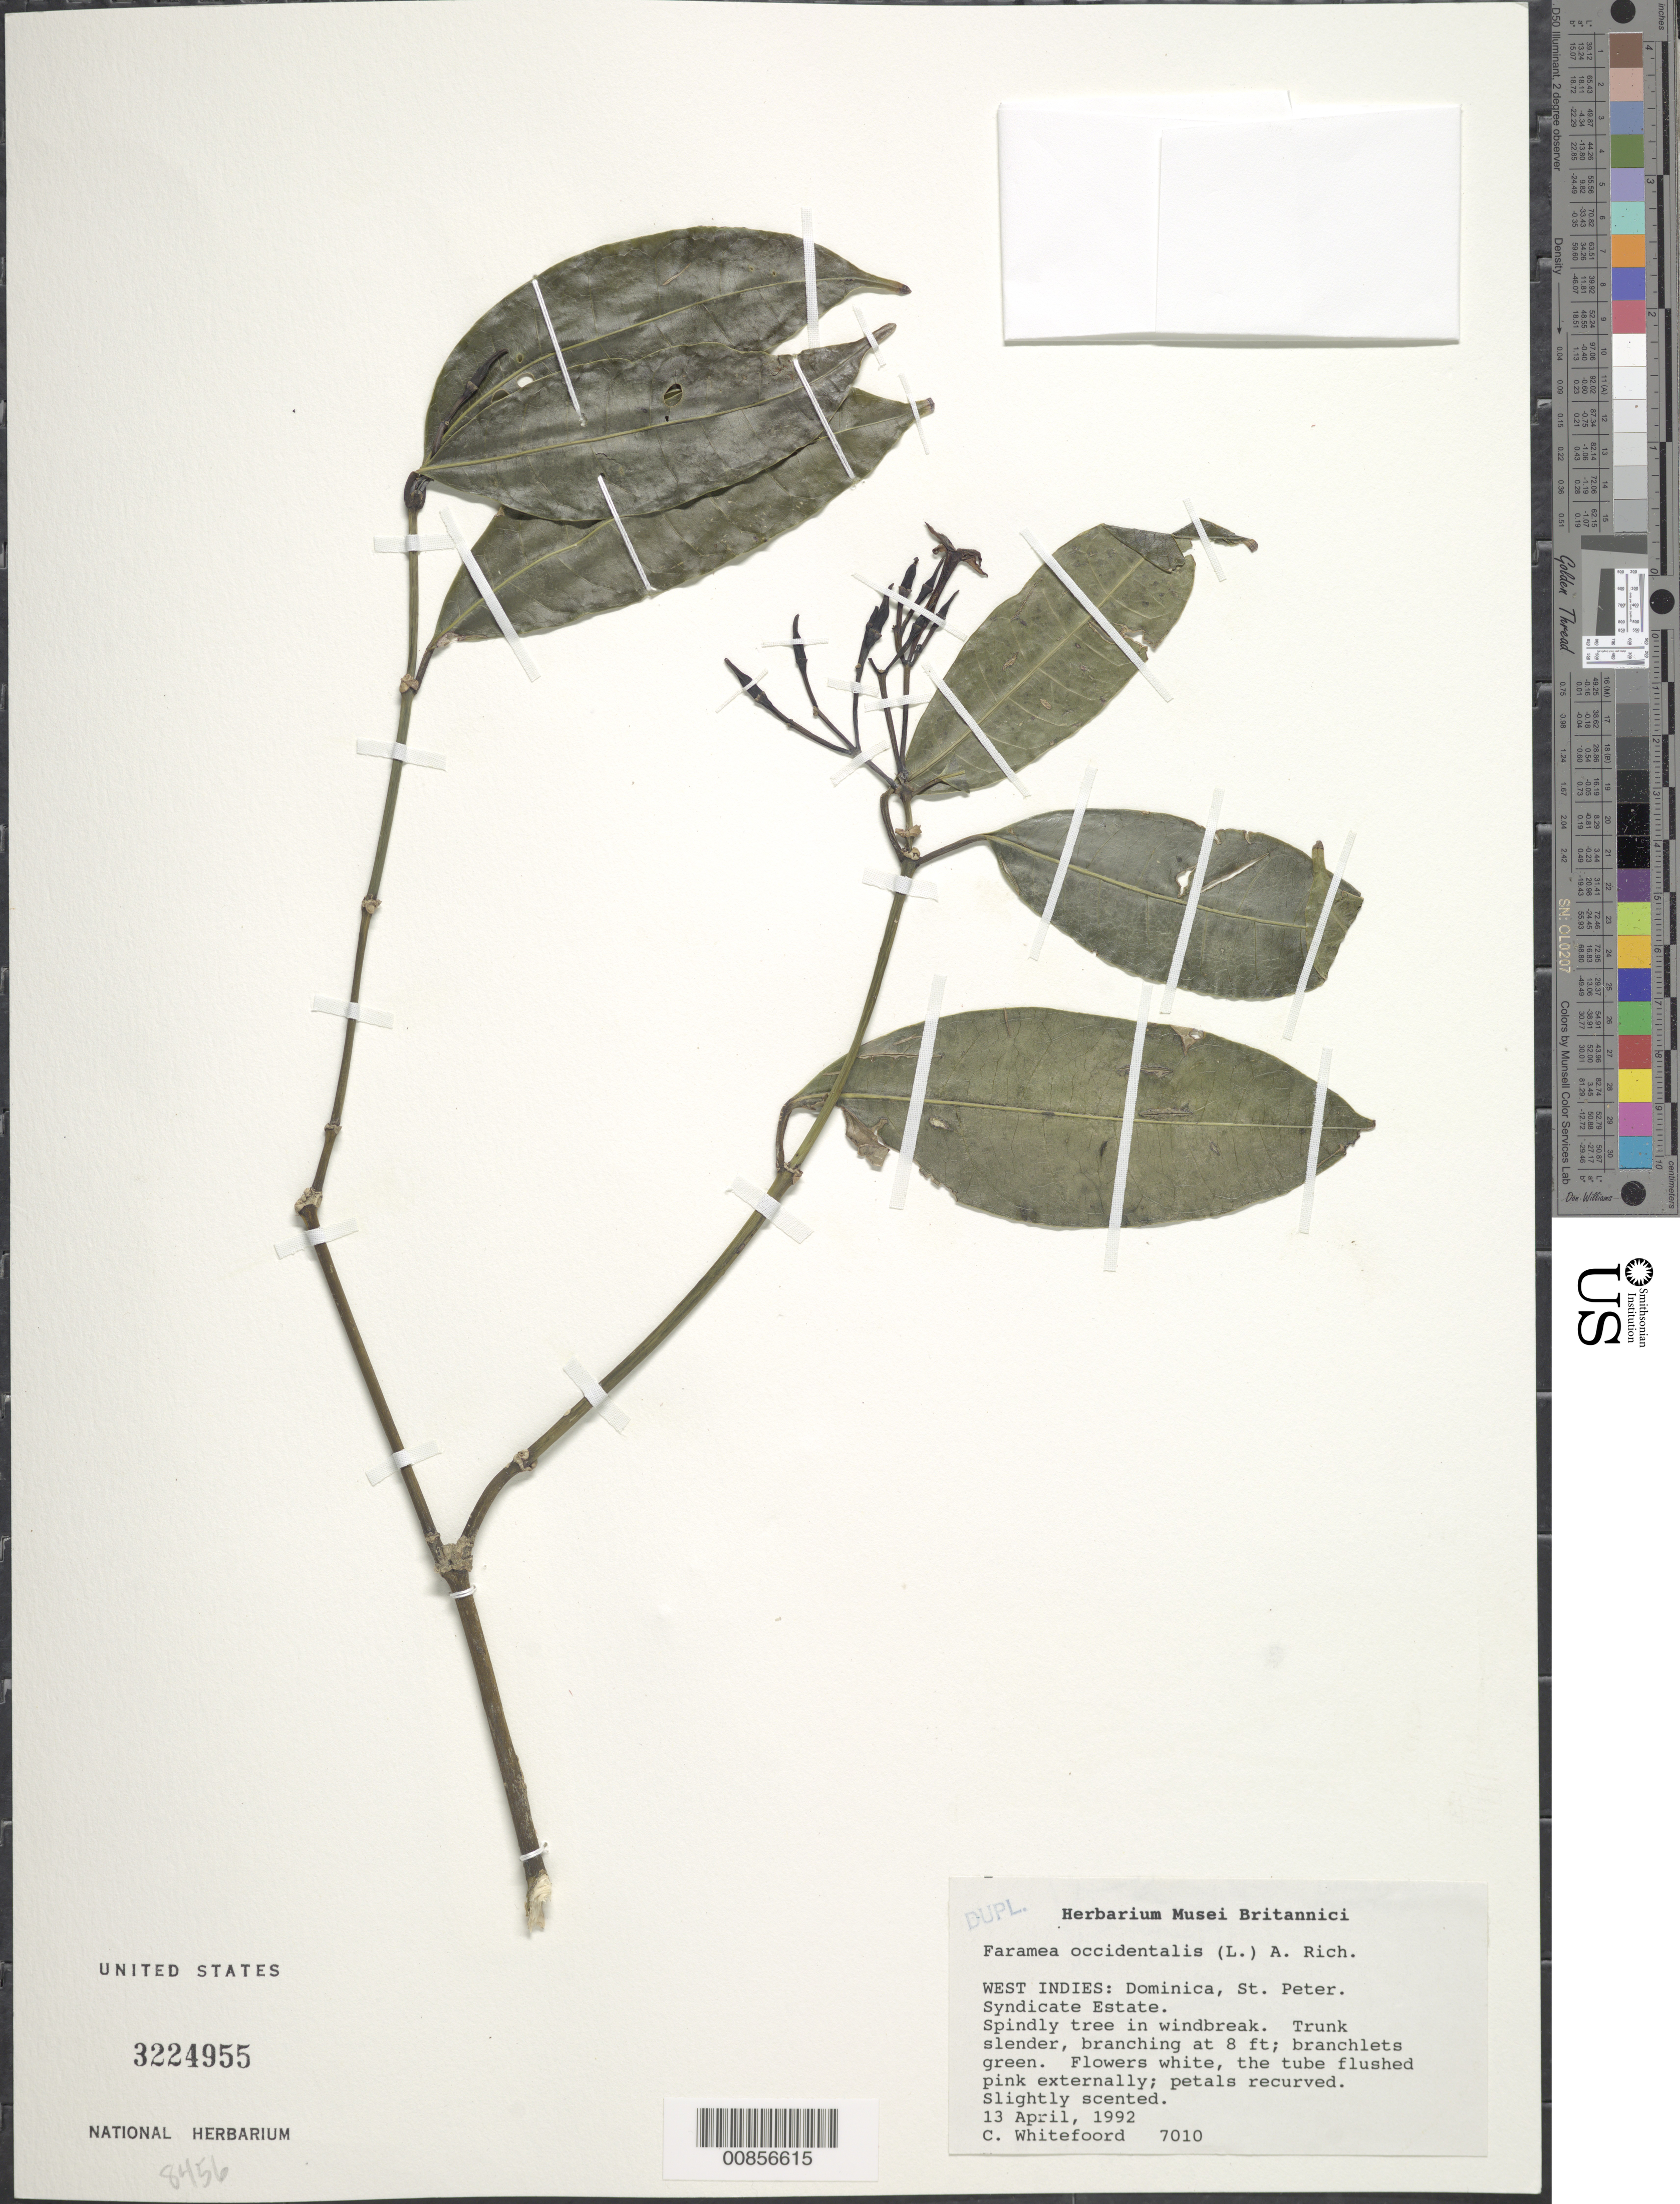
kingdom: Plantae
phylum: Tracheophyta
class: Magnoliopsida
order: Gentianales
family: Rubiaceae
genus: Faramea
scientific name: Faramea occidentalis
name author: (L.) A. Rich.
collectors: C. Whitefoord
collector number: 7010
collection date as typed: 13 Apr 1992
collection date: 1992-04-13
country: Dominica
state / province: St. Peter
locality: Syndicate Estate.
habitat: In windbreak for estate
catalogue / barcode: US 3224955